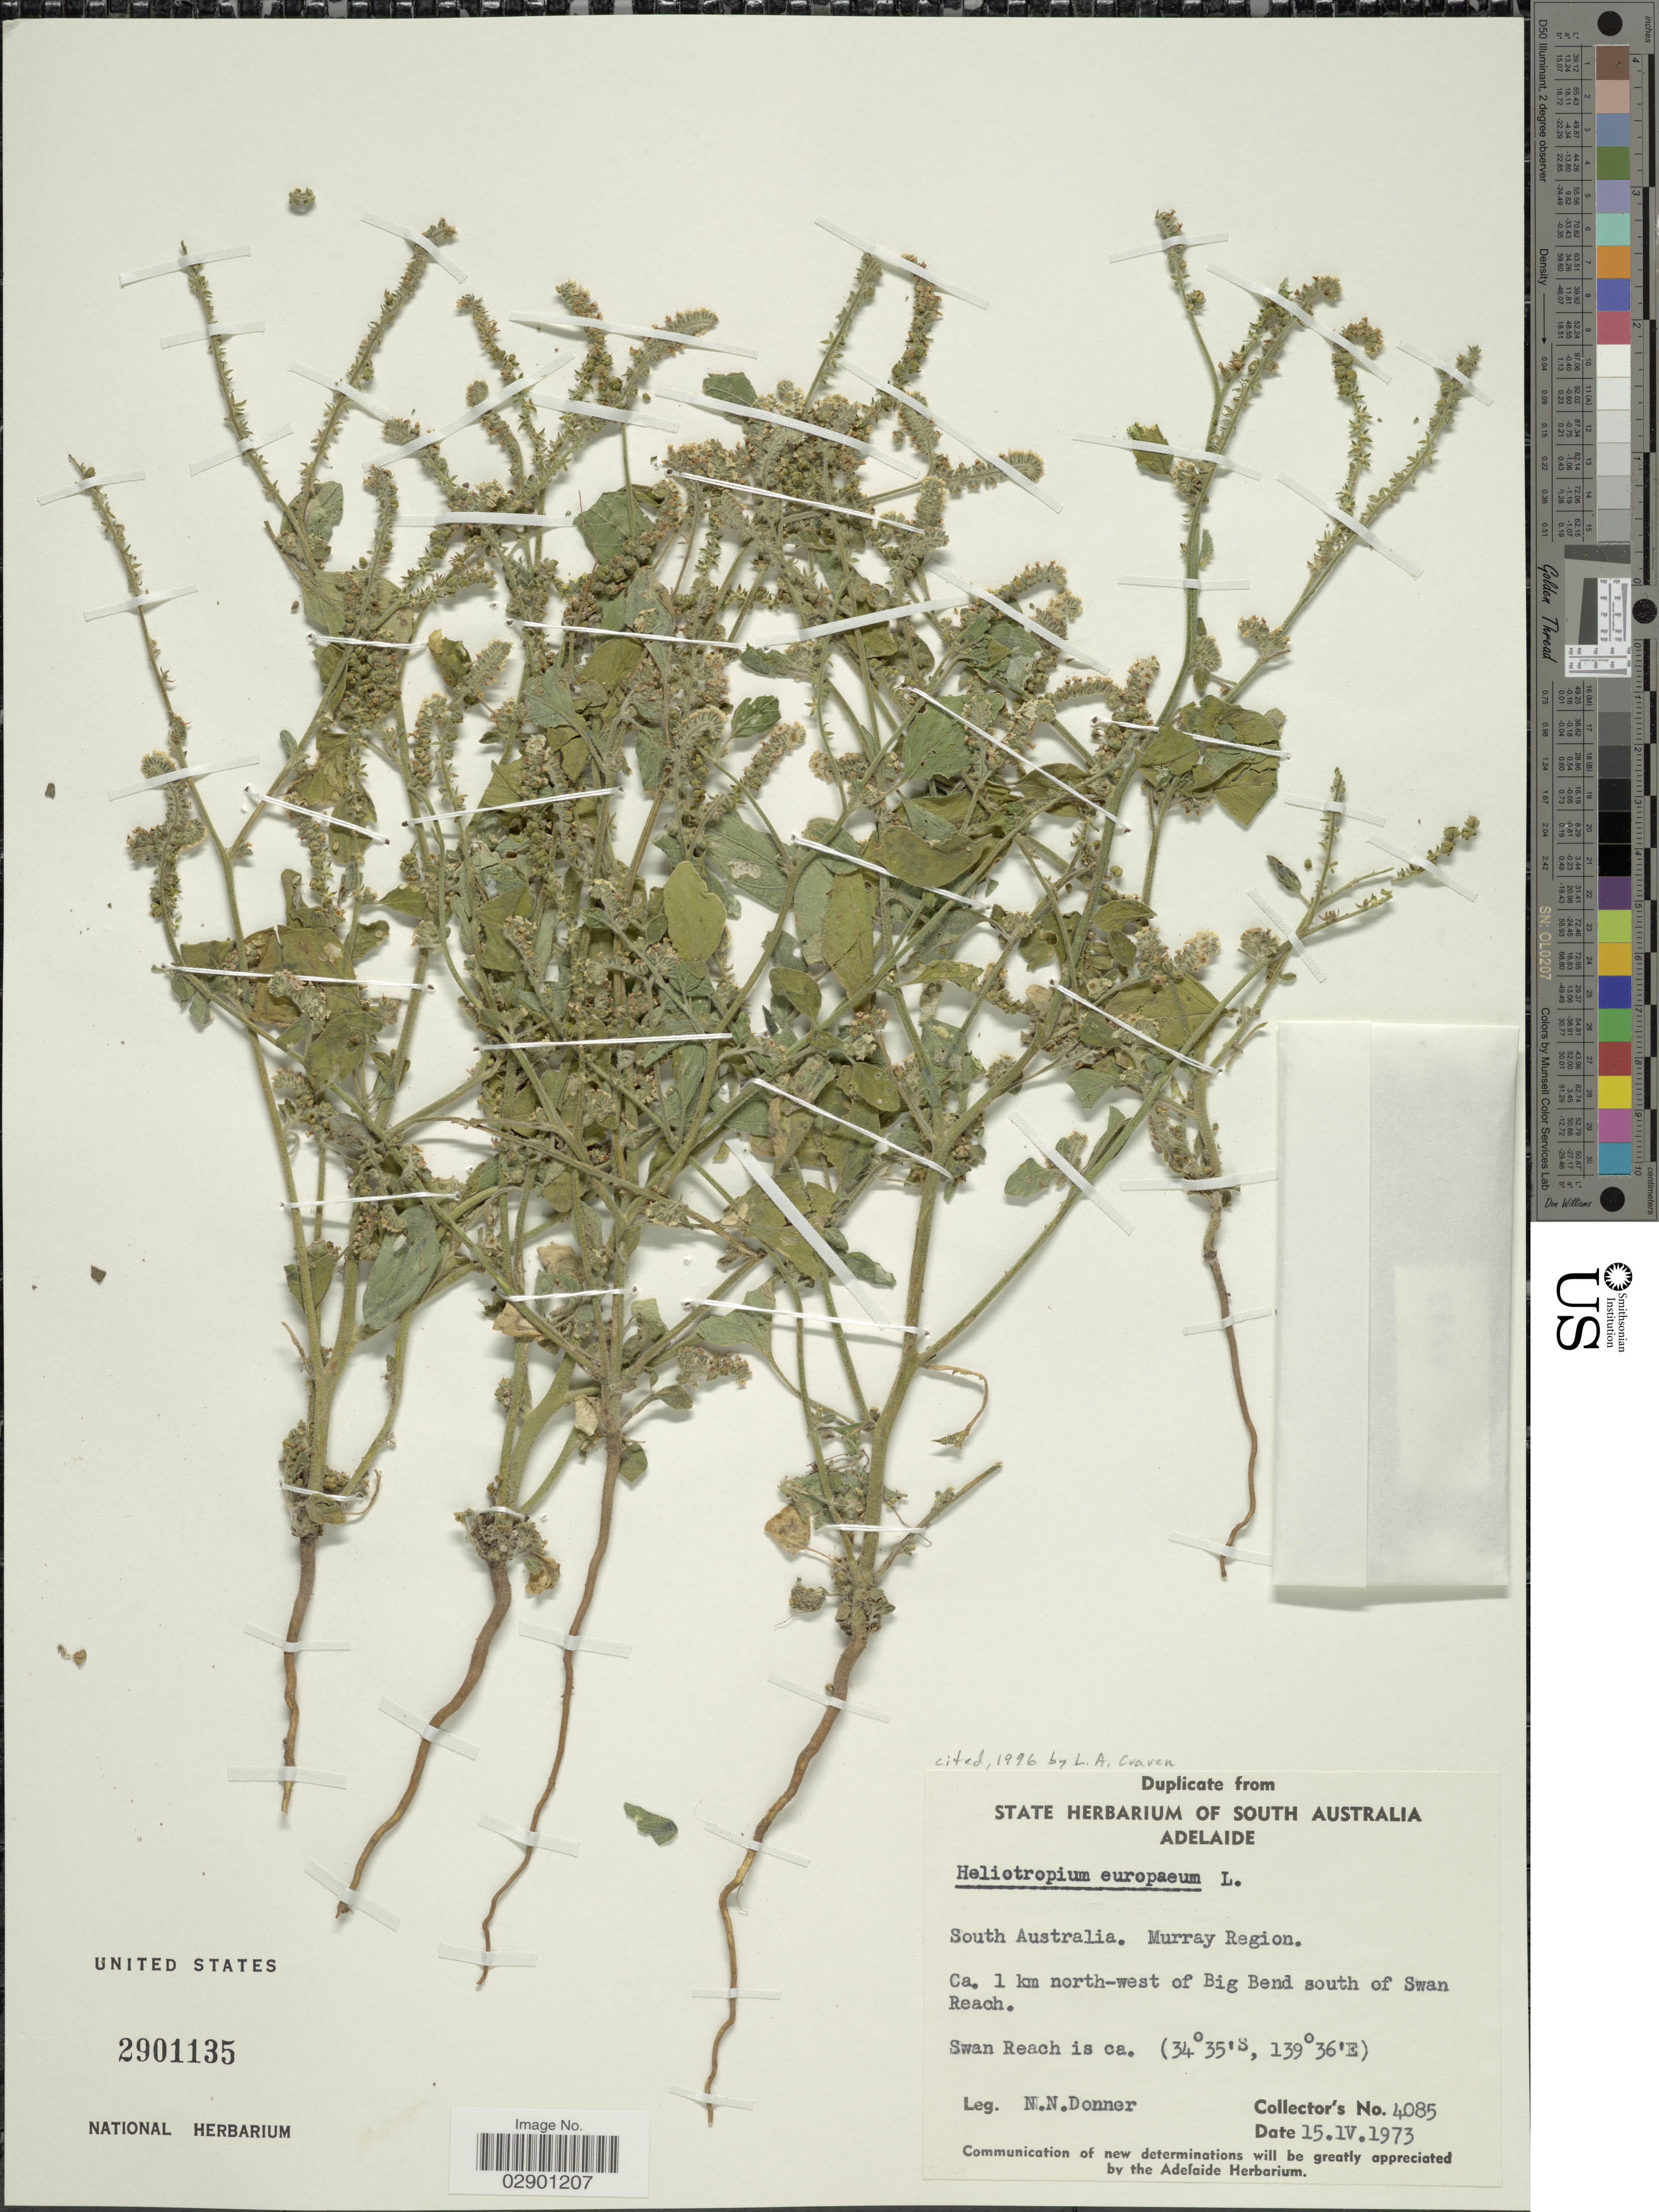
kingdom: Plantae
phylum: Tracheophyta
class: Magnoliopsida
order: Boraginales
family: Heliotropiaceae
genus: Heliotropium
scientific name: Heliotropium europaeum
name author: L.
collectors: N. Donner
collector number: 4085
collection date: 1973-04-15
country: Australia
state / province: South Australia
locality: Murray Region. Ca. 1 km north-west of Big Bend south of Swan Reach.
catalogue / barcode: US 2901135